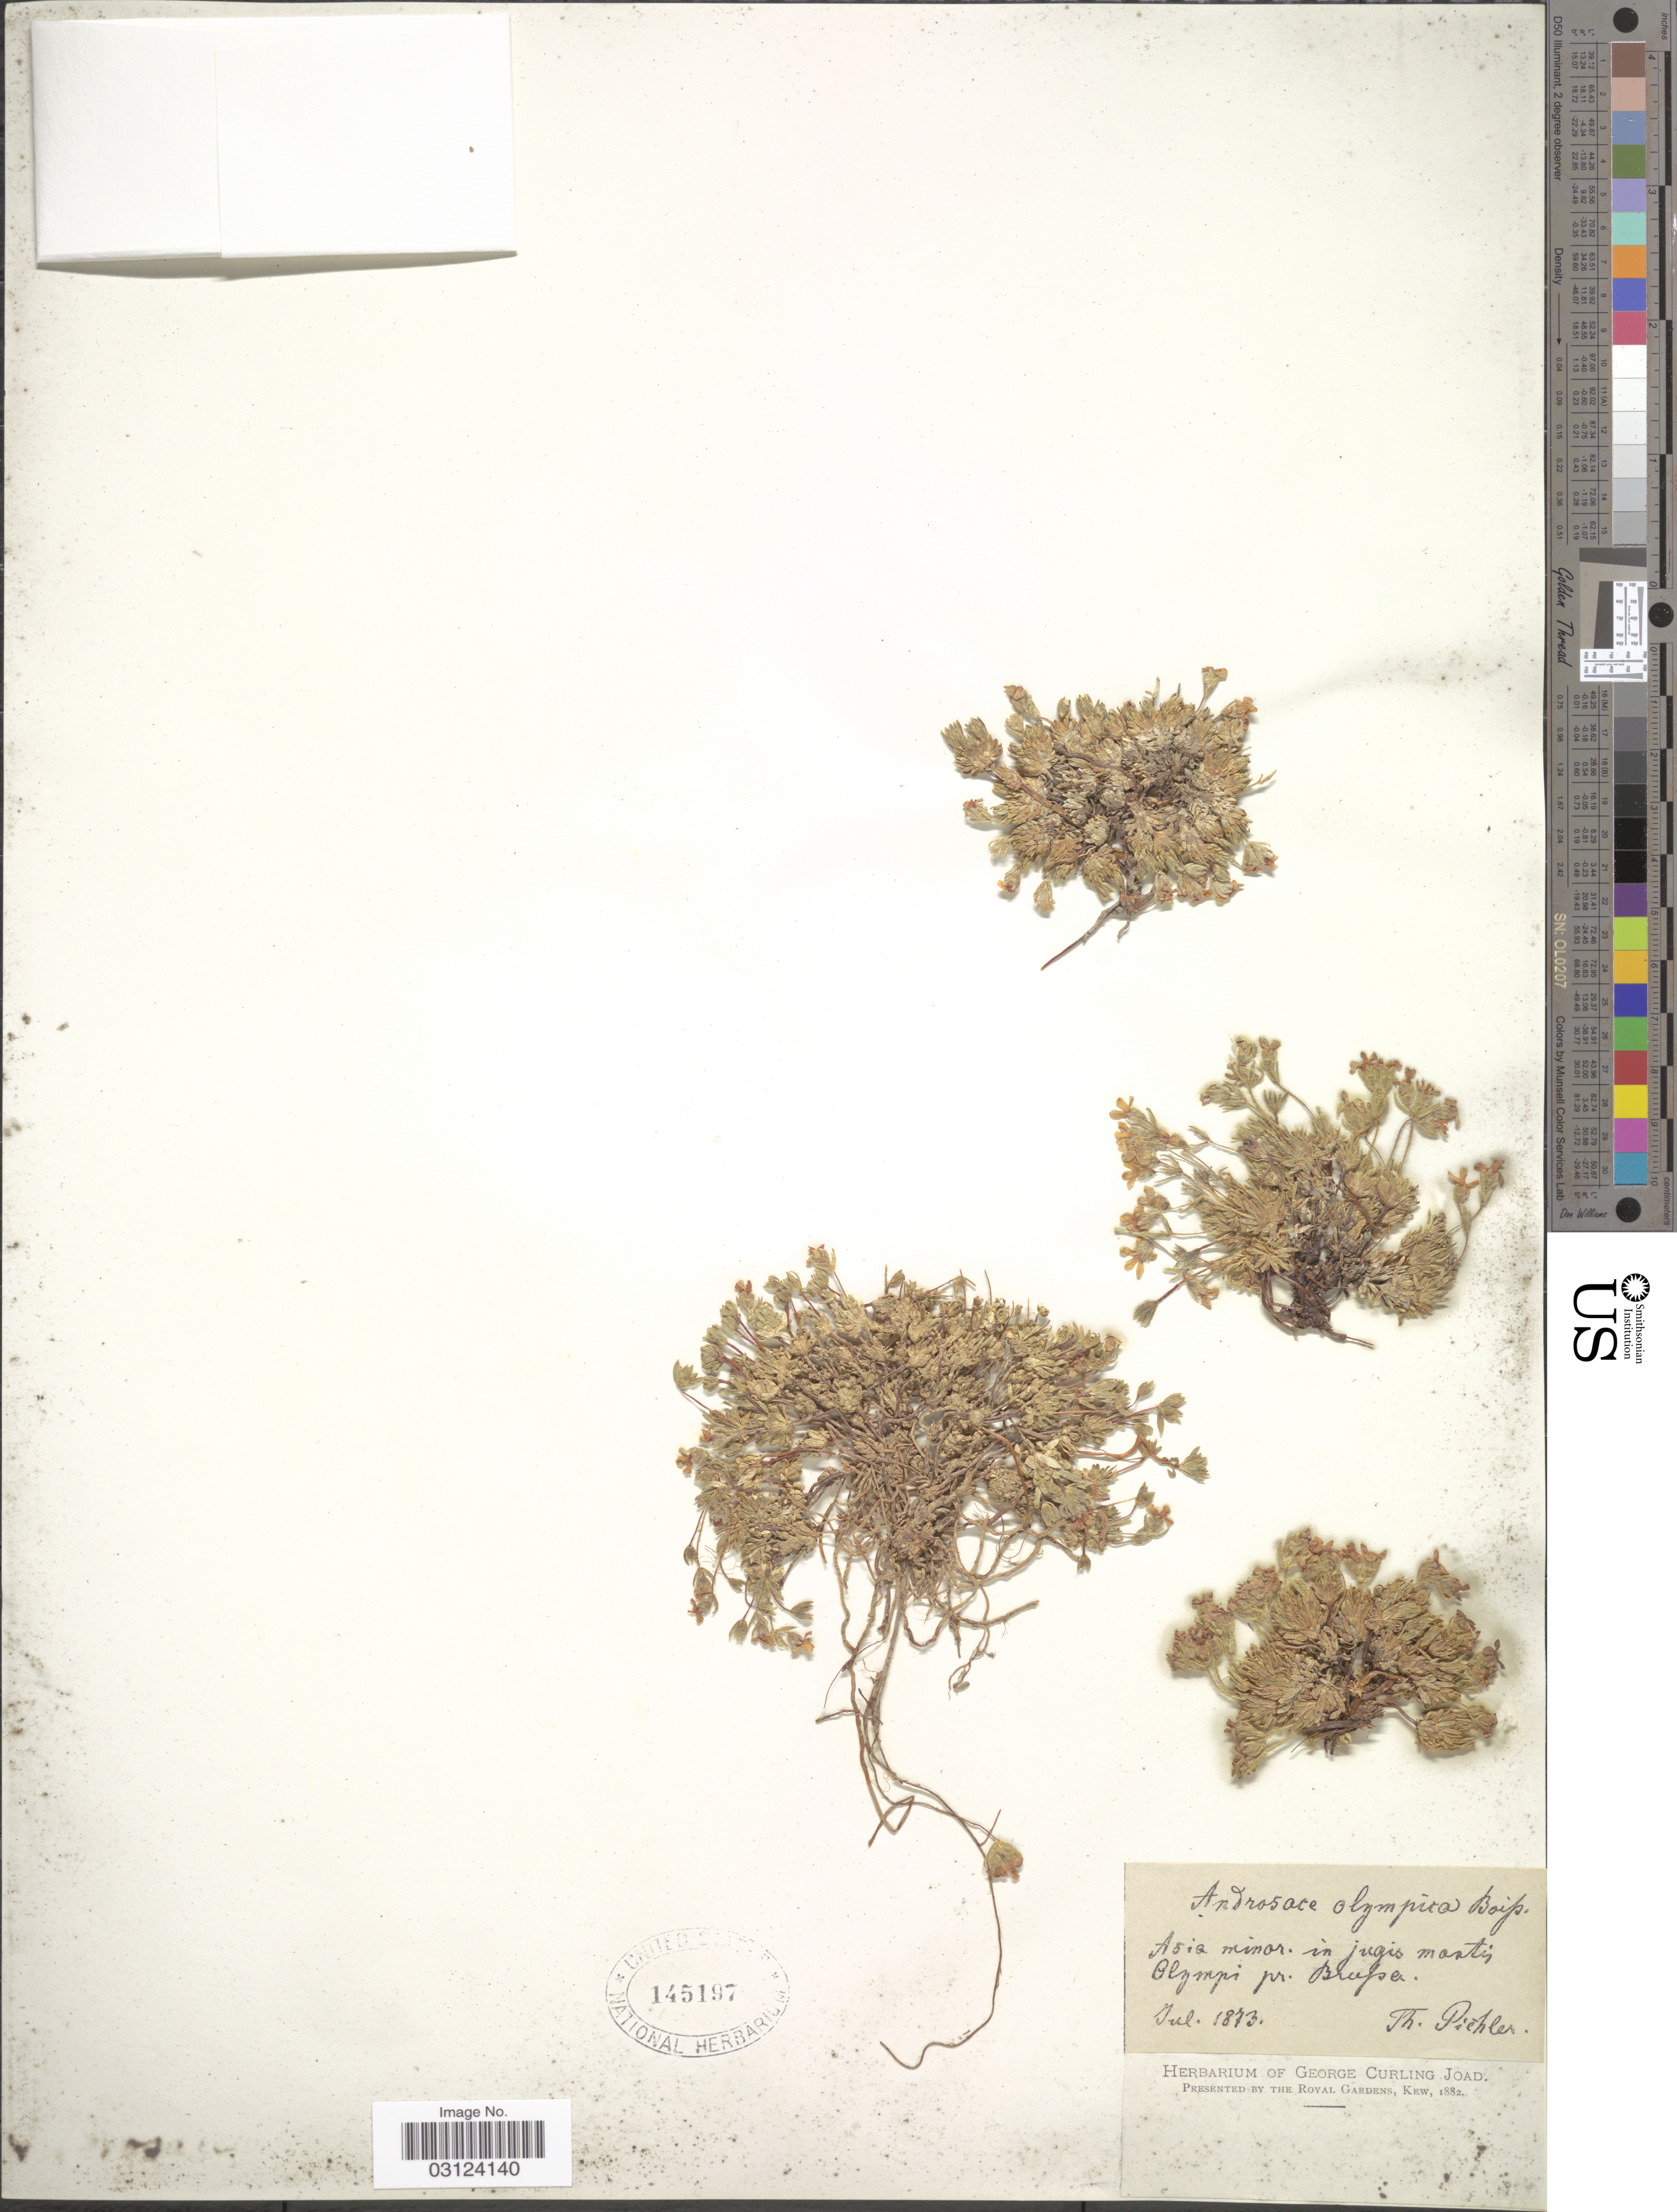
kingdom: Plantae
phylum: Tracheophyta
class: Magnoliopsida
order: Ericales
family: Primulaceae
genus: Androsace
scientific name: Androsace olympica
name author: Boiss.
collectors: T. Pichler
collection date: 1873-07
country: Turkey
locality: Asia minor, in jugis montis Olympi pr. Brupa [Brussa?]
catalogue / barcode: US 145197